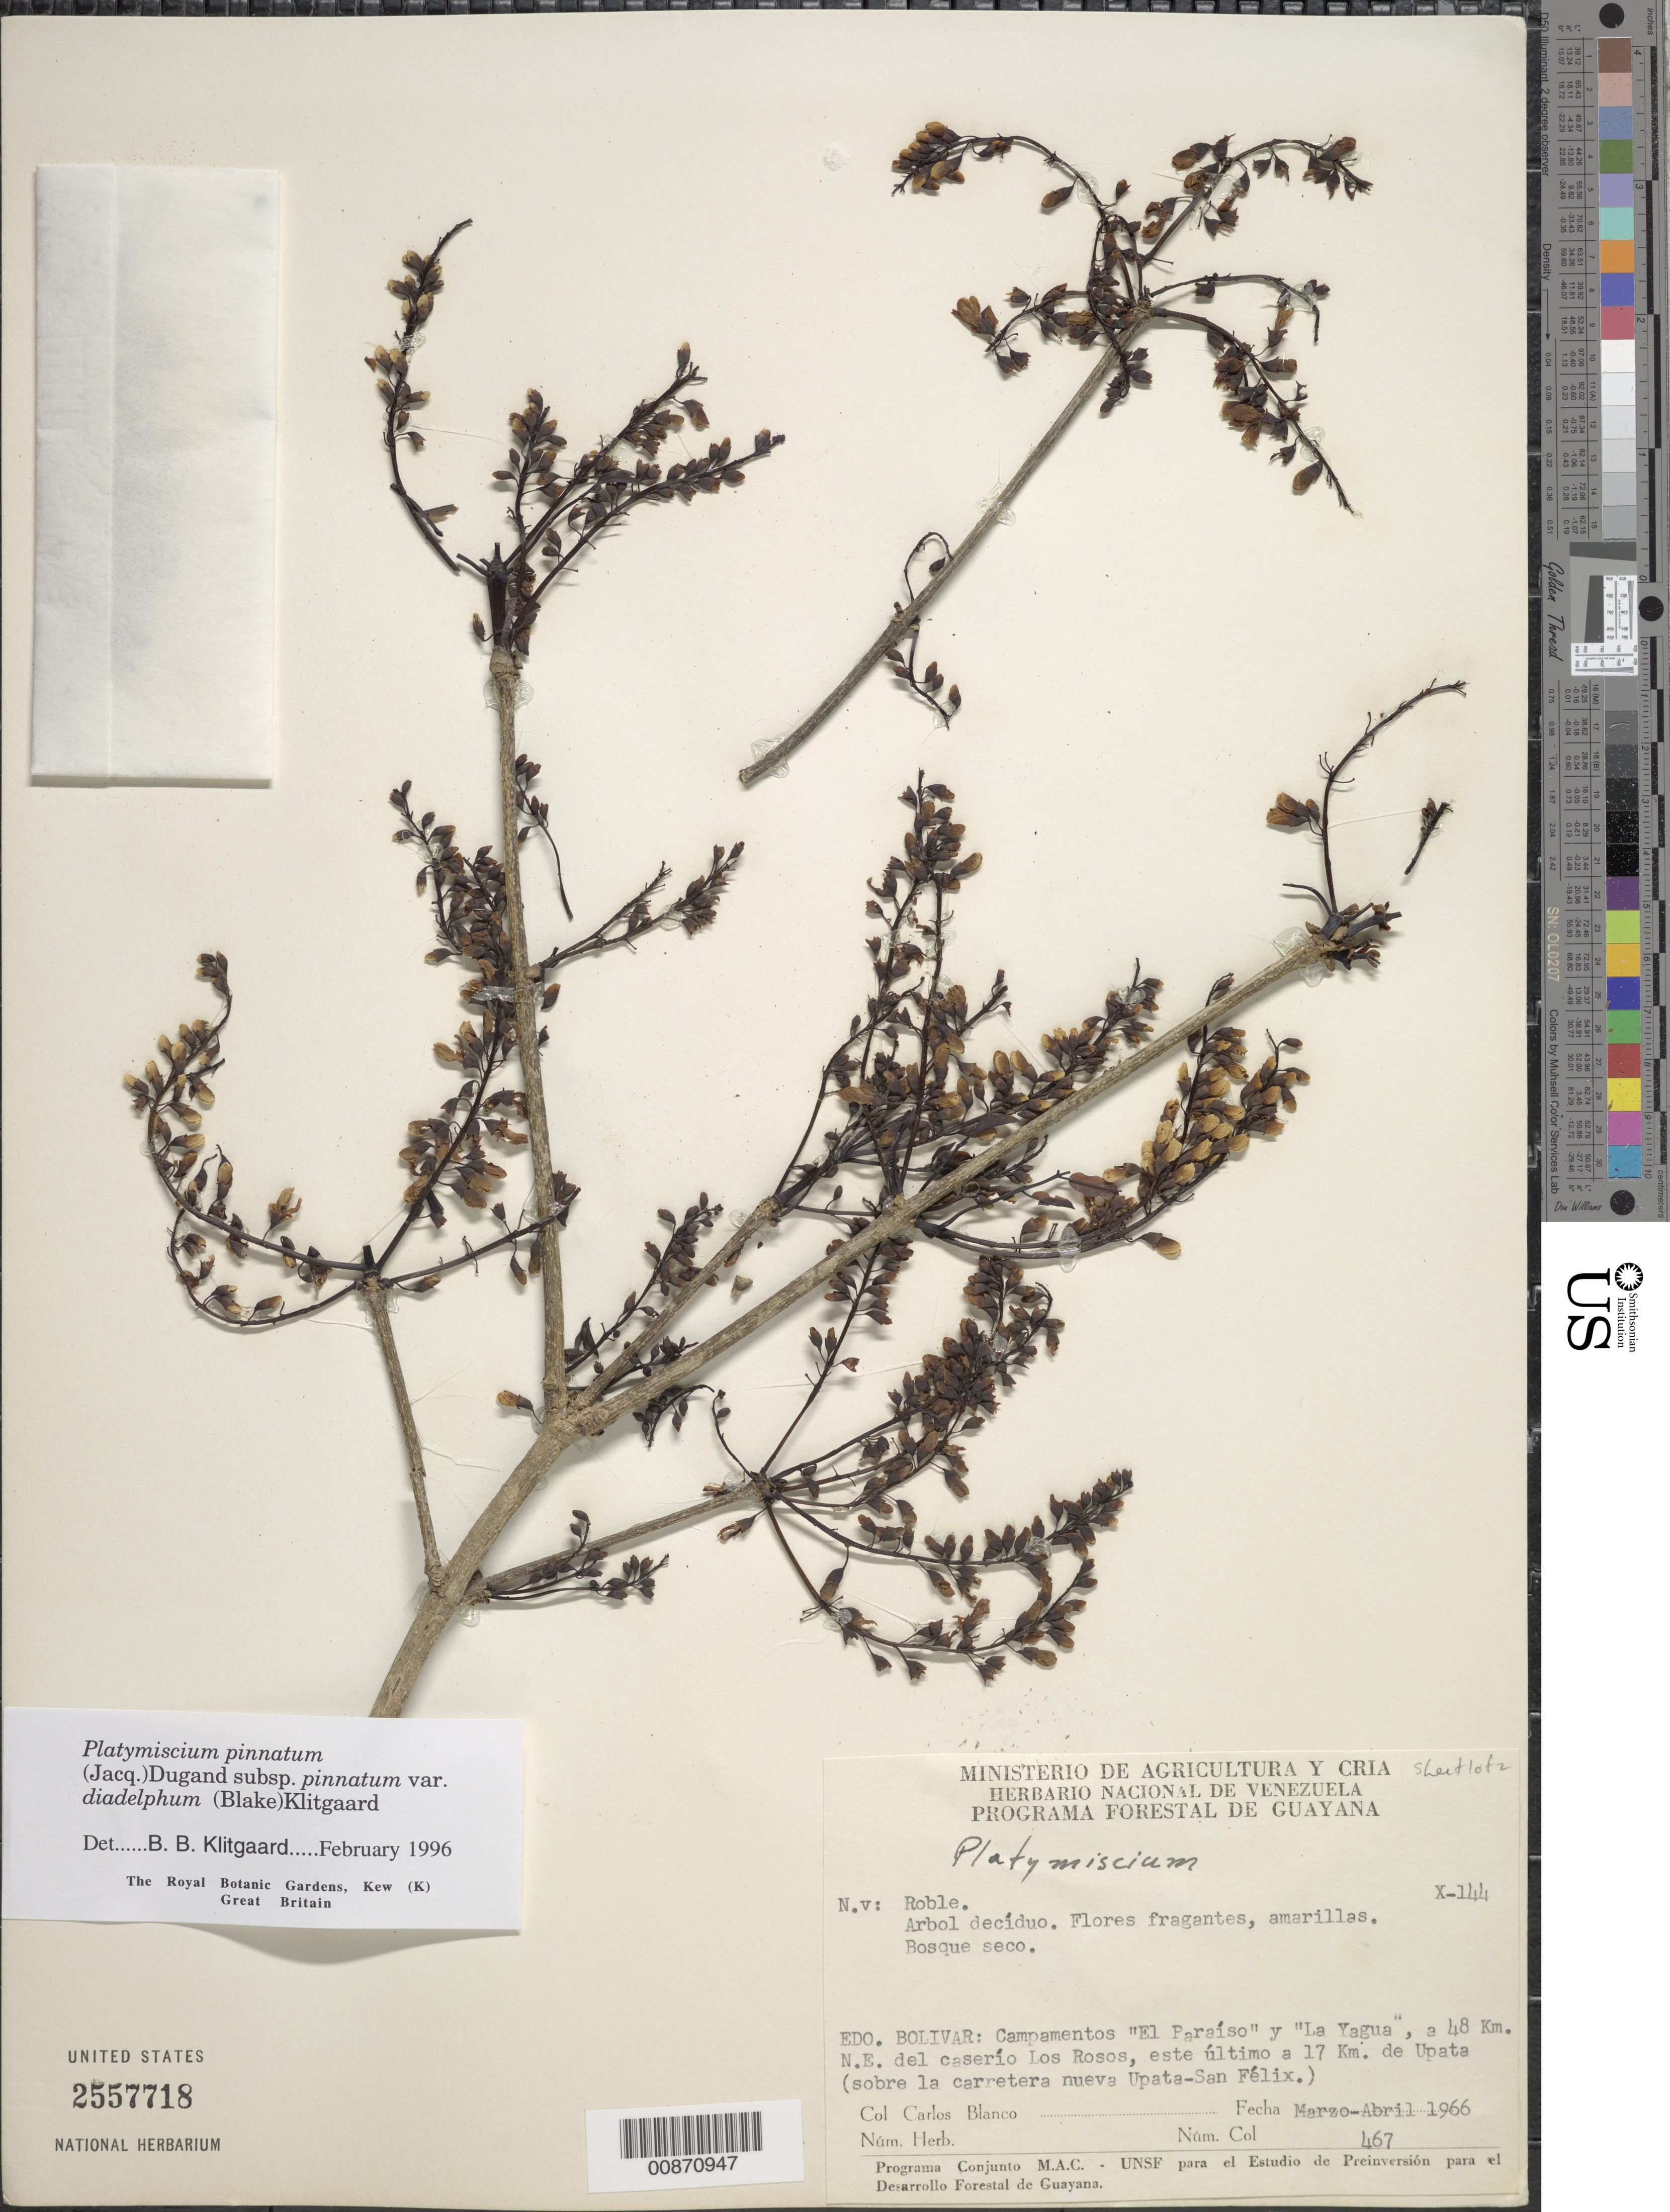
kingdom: Plantae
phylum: Tracheophyta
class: Magnoliopsida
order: Fabales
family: Fabaceae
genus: Platymiscium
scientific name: Platymiscium pinnatum var. diadelphum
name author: (S.F. Blake) Klitg.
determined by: Klitgaard, B. B.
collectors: C. A. Blanco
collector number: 467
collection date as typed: Mar-66 to Apr-66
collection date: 1966-03/1966-04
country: Venezuela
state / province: Bolívar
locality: Campamentos "El Paraiso" y "La Yagua", a 48 km NE del caserío Los Rosos, este ultimo a 17 km de Upata (sobre la carretera nueva Upata-San Felix)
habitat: Bosque seco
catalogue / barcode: US 2557718